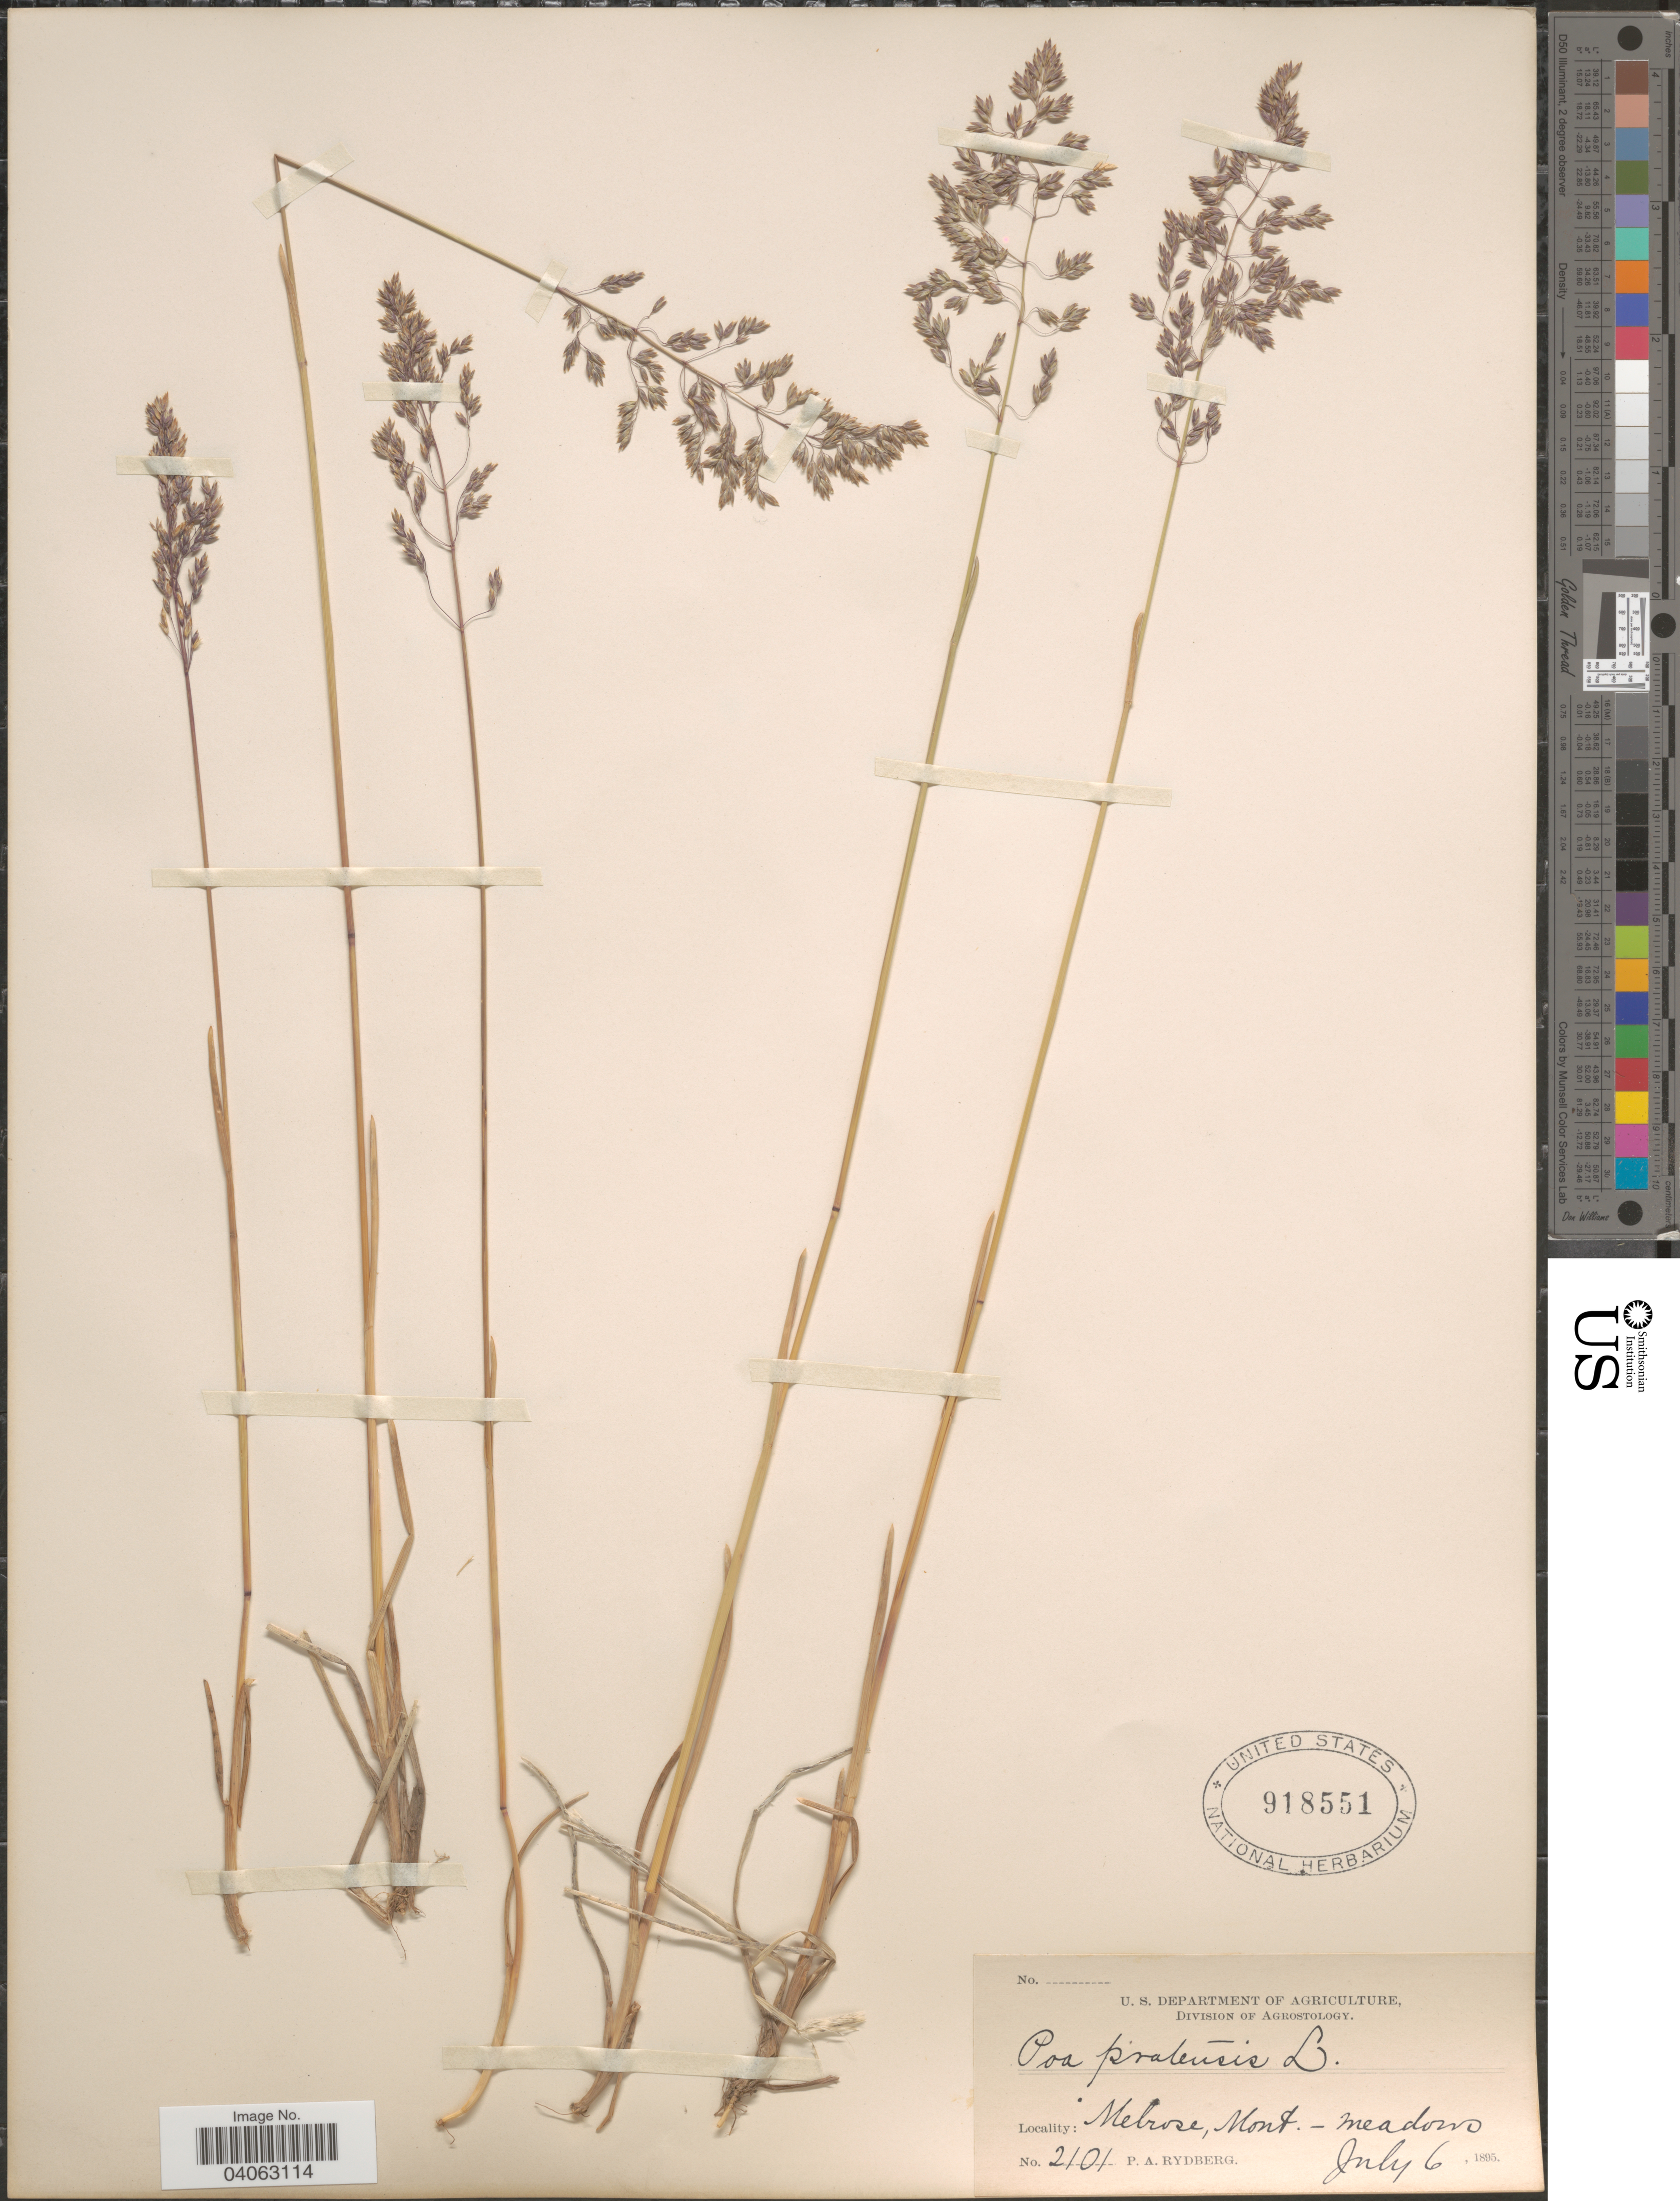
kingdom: Plantae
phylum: Tracheophyta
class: Liliopsida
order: Poales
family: Poaceae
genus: Poa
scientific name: Poa pratensis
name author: L.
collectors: P. A. Rydberg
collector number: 2101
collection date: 1895-07-06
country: United States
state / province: Montana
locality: Melrose, meadows.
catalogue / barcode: US 918551